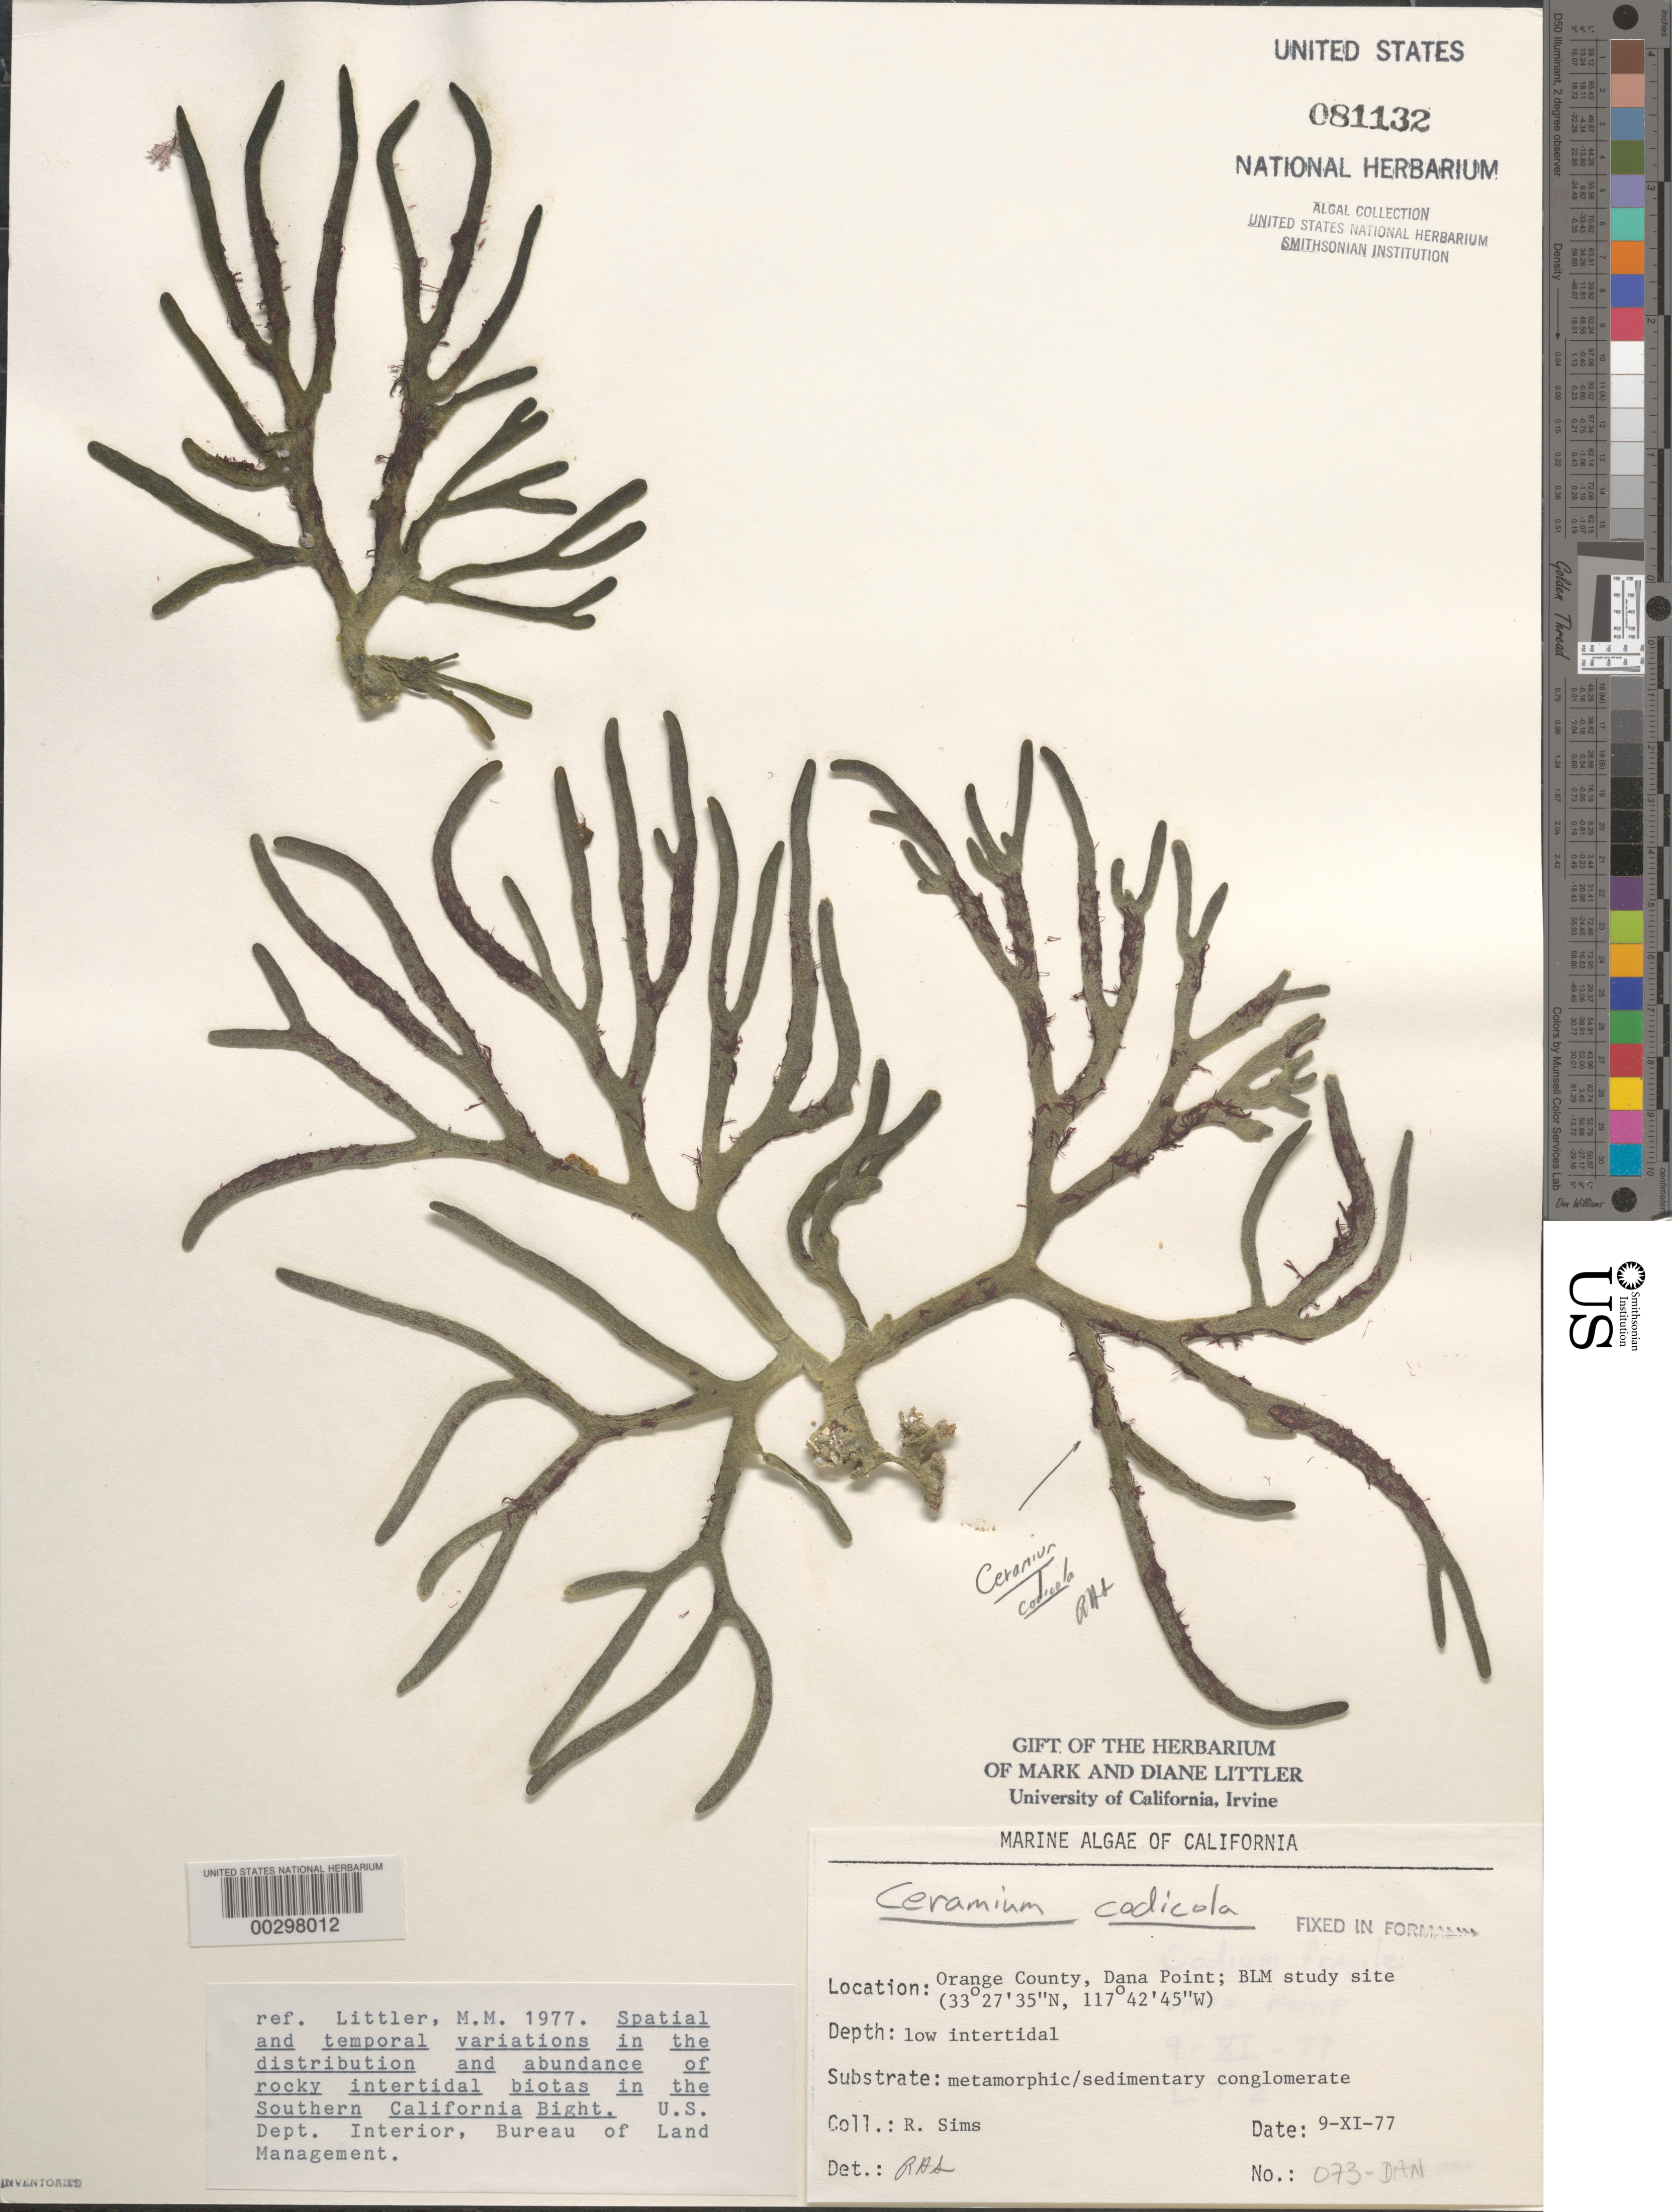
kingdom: Plantae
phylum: Rhodophyta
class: Florideophyceae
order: Ceramiales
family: Ceramiaceae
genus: Ceramium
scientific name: Ceramium codicola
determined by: Sims, Robert H.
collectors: R. H. Sims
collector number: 073-DAN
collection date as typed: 09 Nov 1977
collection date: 1977-11-09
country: United States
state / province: California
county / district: Orange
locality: Dana Point, 1 km north of marina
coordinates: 33 27'35"N, 117 42'45"W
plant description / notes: BLM-SOCALBIGHT Rocky Intertidal Survey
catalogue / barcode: US 81132